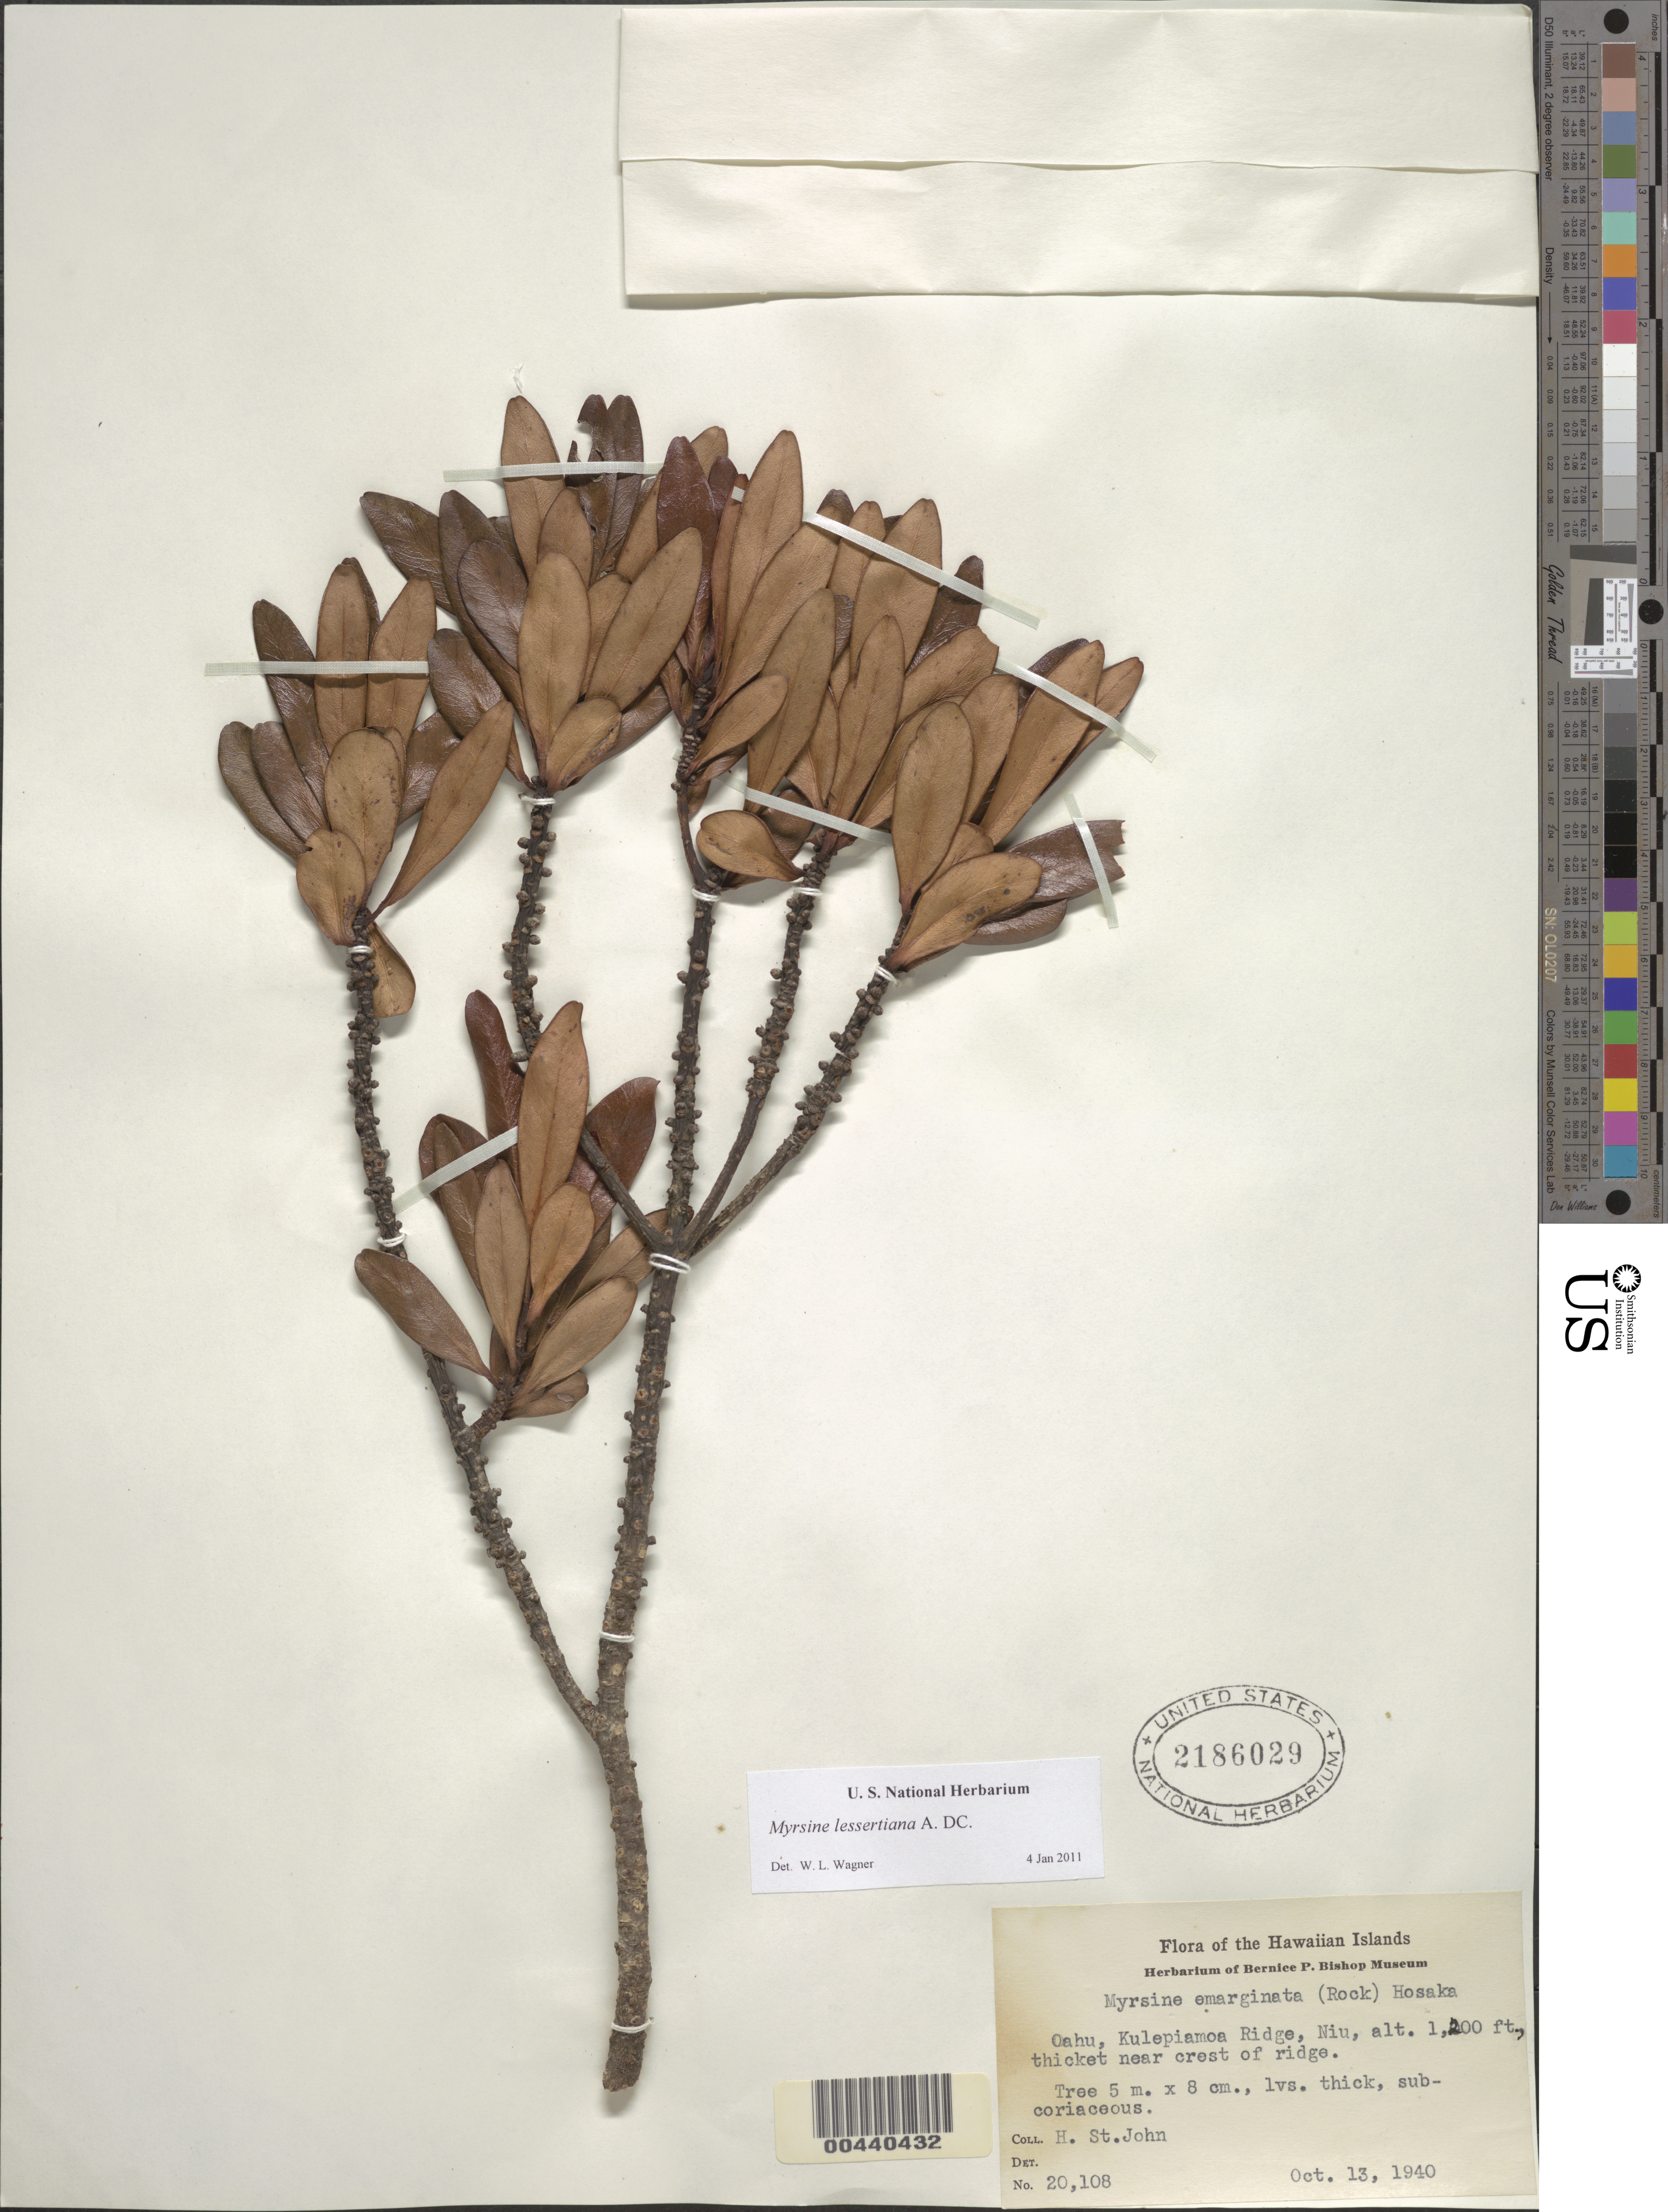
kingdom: Plantae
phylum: Tracheophyta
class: Magnoliopsida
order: Ericales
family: Primulaceae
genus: Myrsine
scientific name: Myrsine lessertiana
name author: A. DC.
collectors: H. St. John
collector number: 20108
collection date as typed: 13 Oct 1940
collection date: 1940-10-13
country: United States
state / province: Hawaii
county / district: Honolulu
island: Oahu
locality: Kulepiamoa Ridge, Niu, near crest of ridge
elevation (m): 366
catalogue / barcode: US 2186029